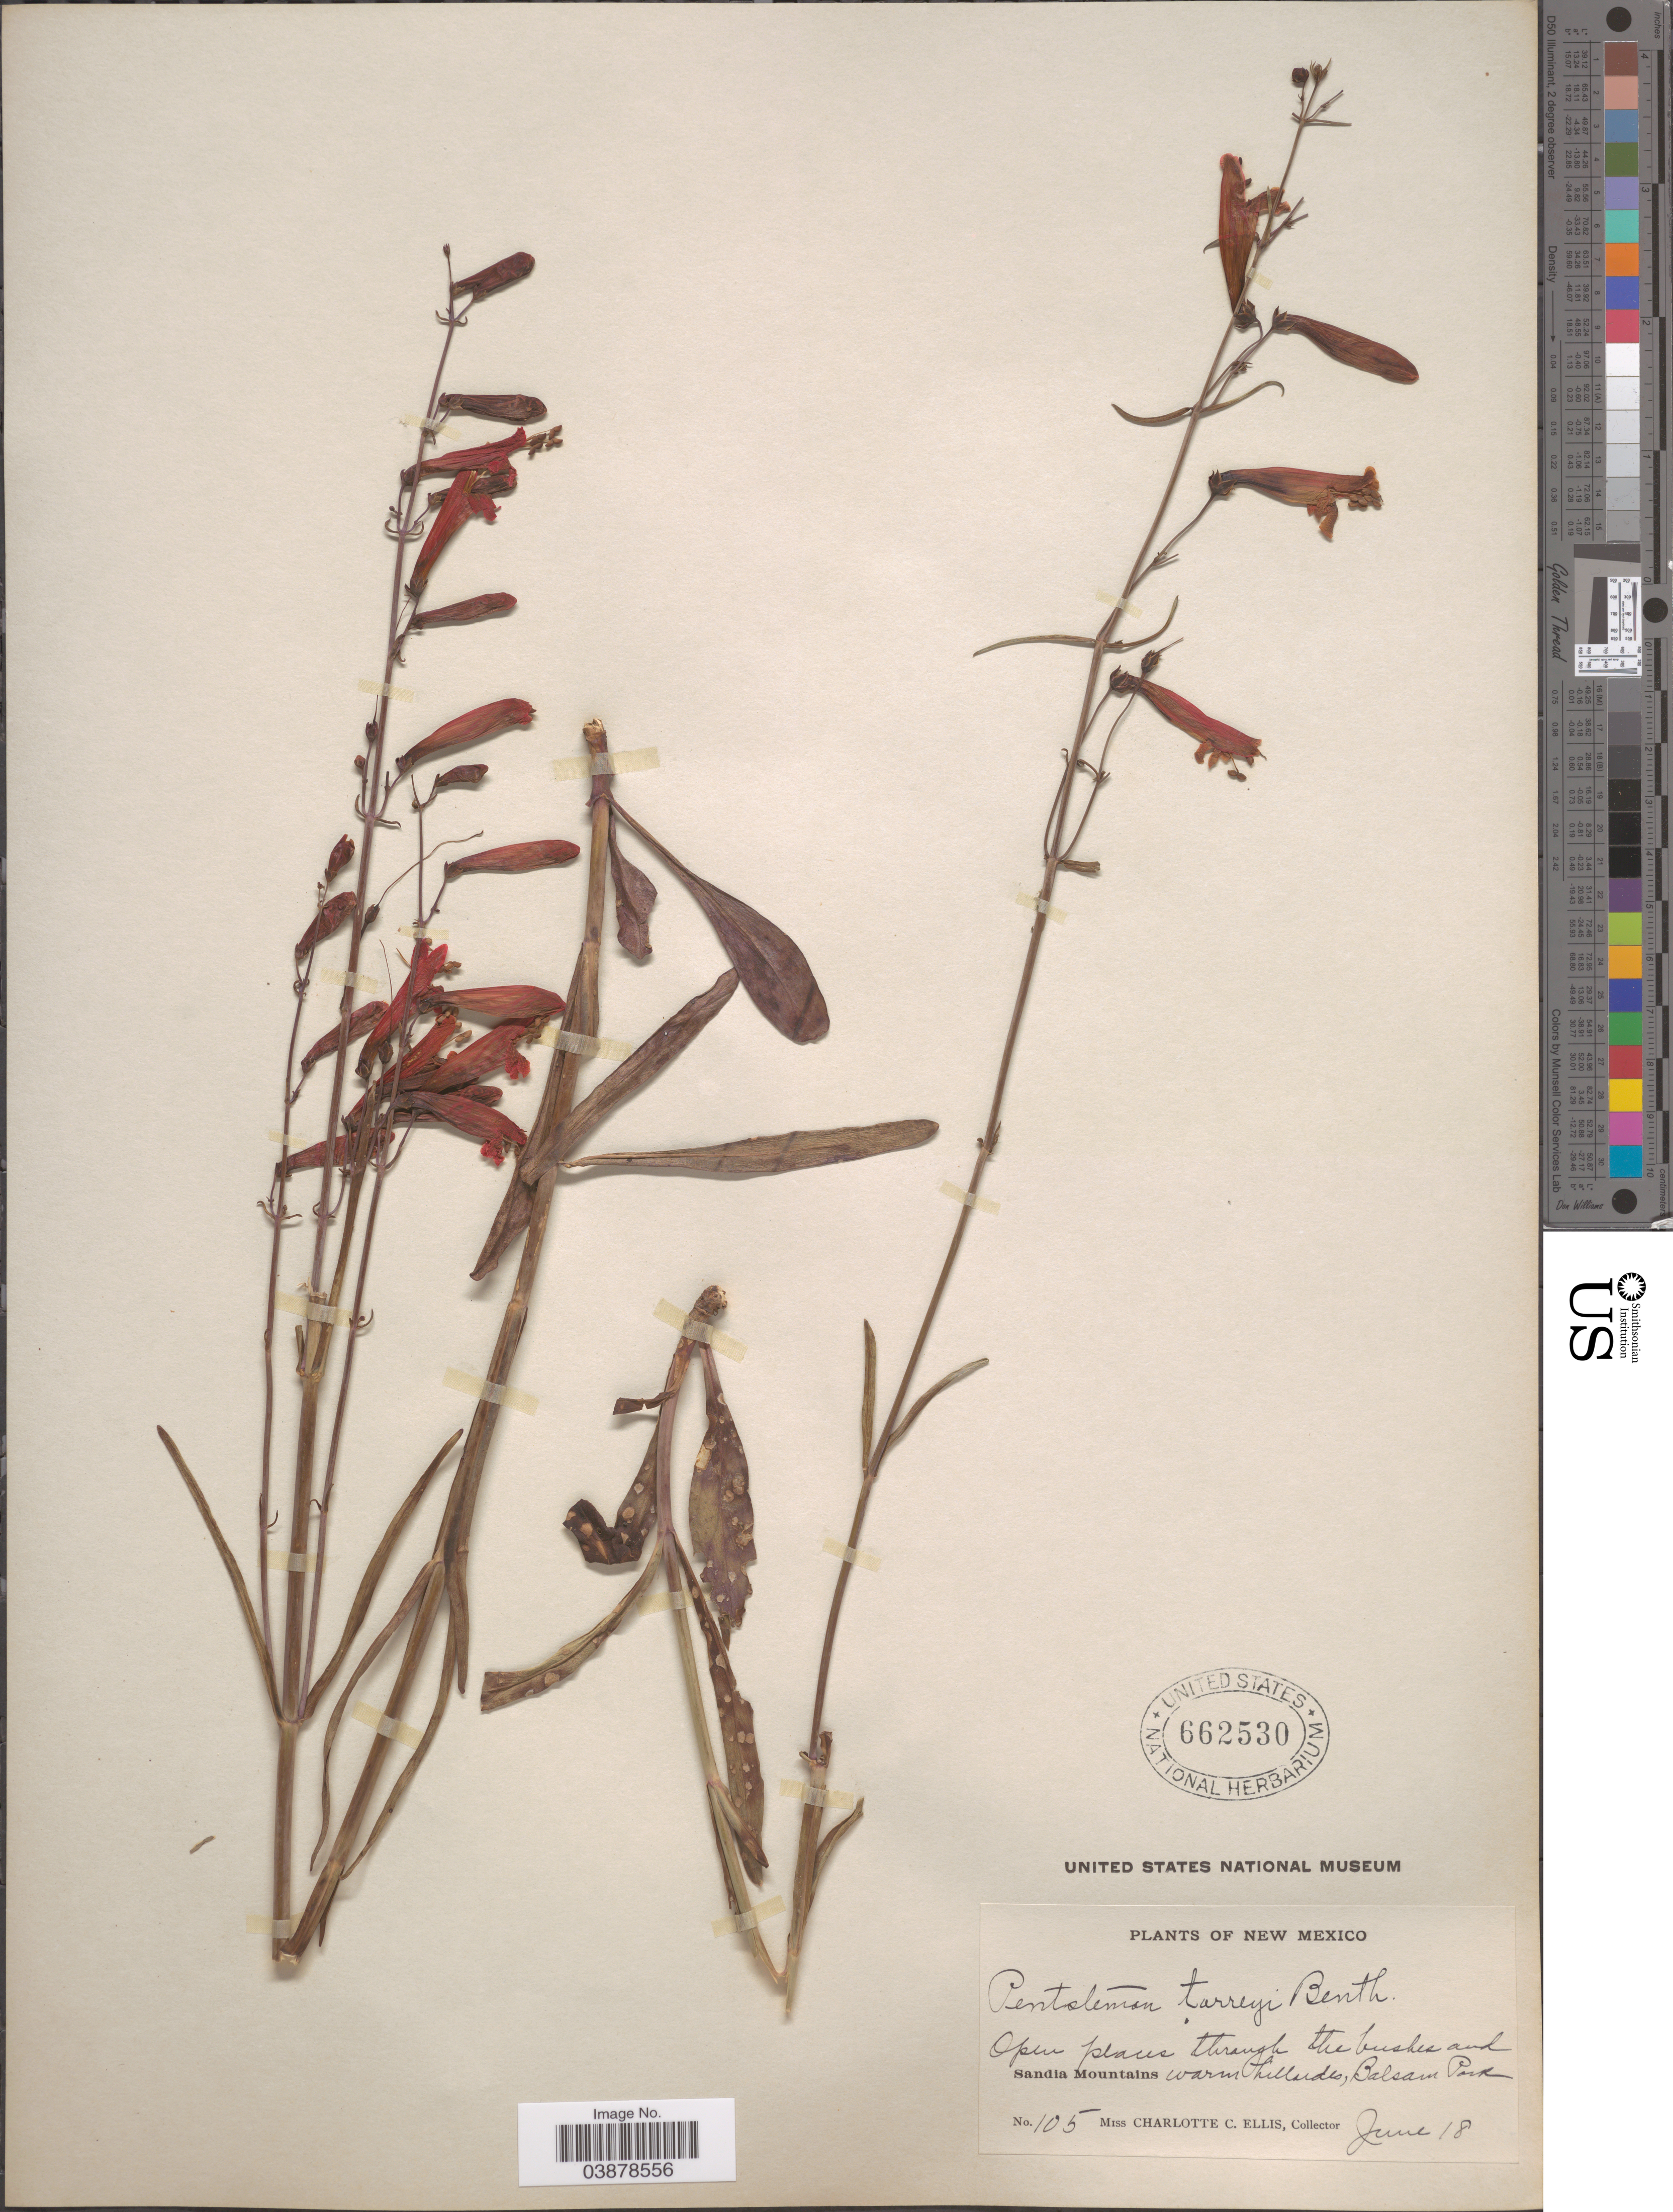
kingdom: Plantae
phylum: Tracheophyta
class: Magnoliopsida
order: Lamiales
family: Plantaginaceae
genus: Penstemon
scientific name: Penstemon torreyi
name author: Benth.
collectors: C. C. Ellis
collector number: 105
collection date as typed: Transcribed d/m/y: /6/18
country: United States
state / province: New Mexico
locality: Sandia Mountains. Warm hillsides, Balsam Park.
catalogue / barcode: US 662530